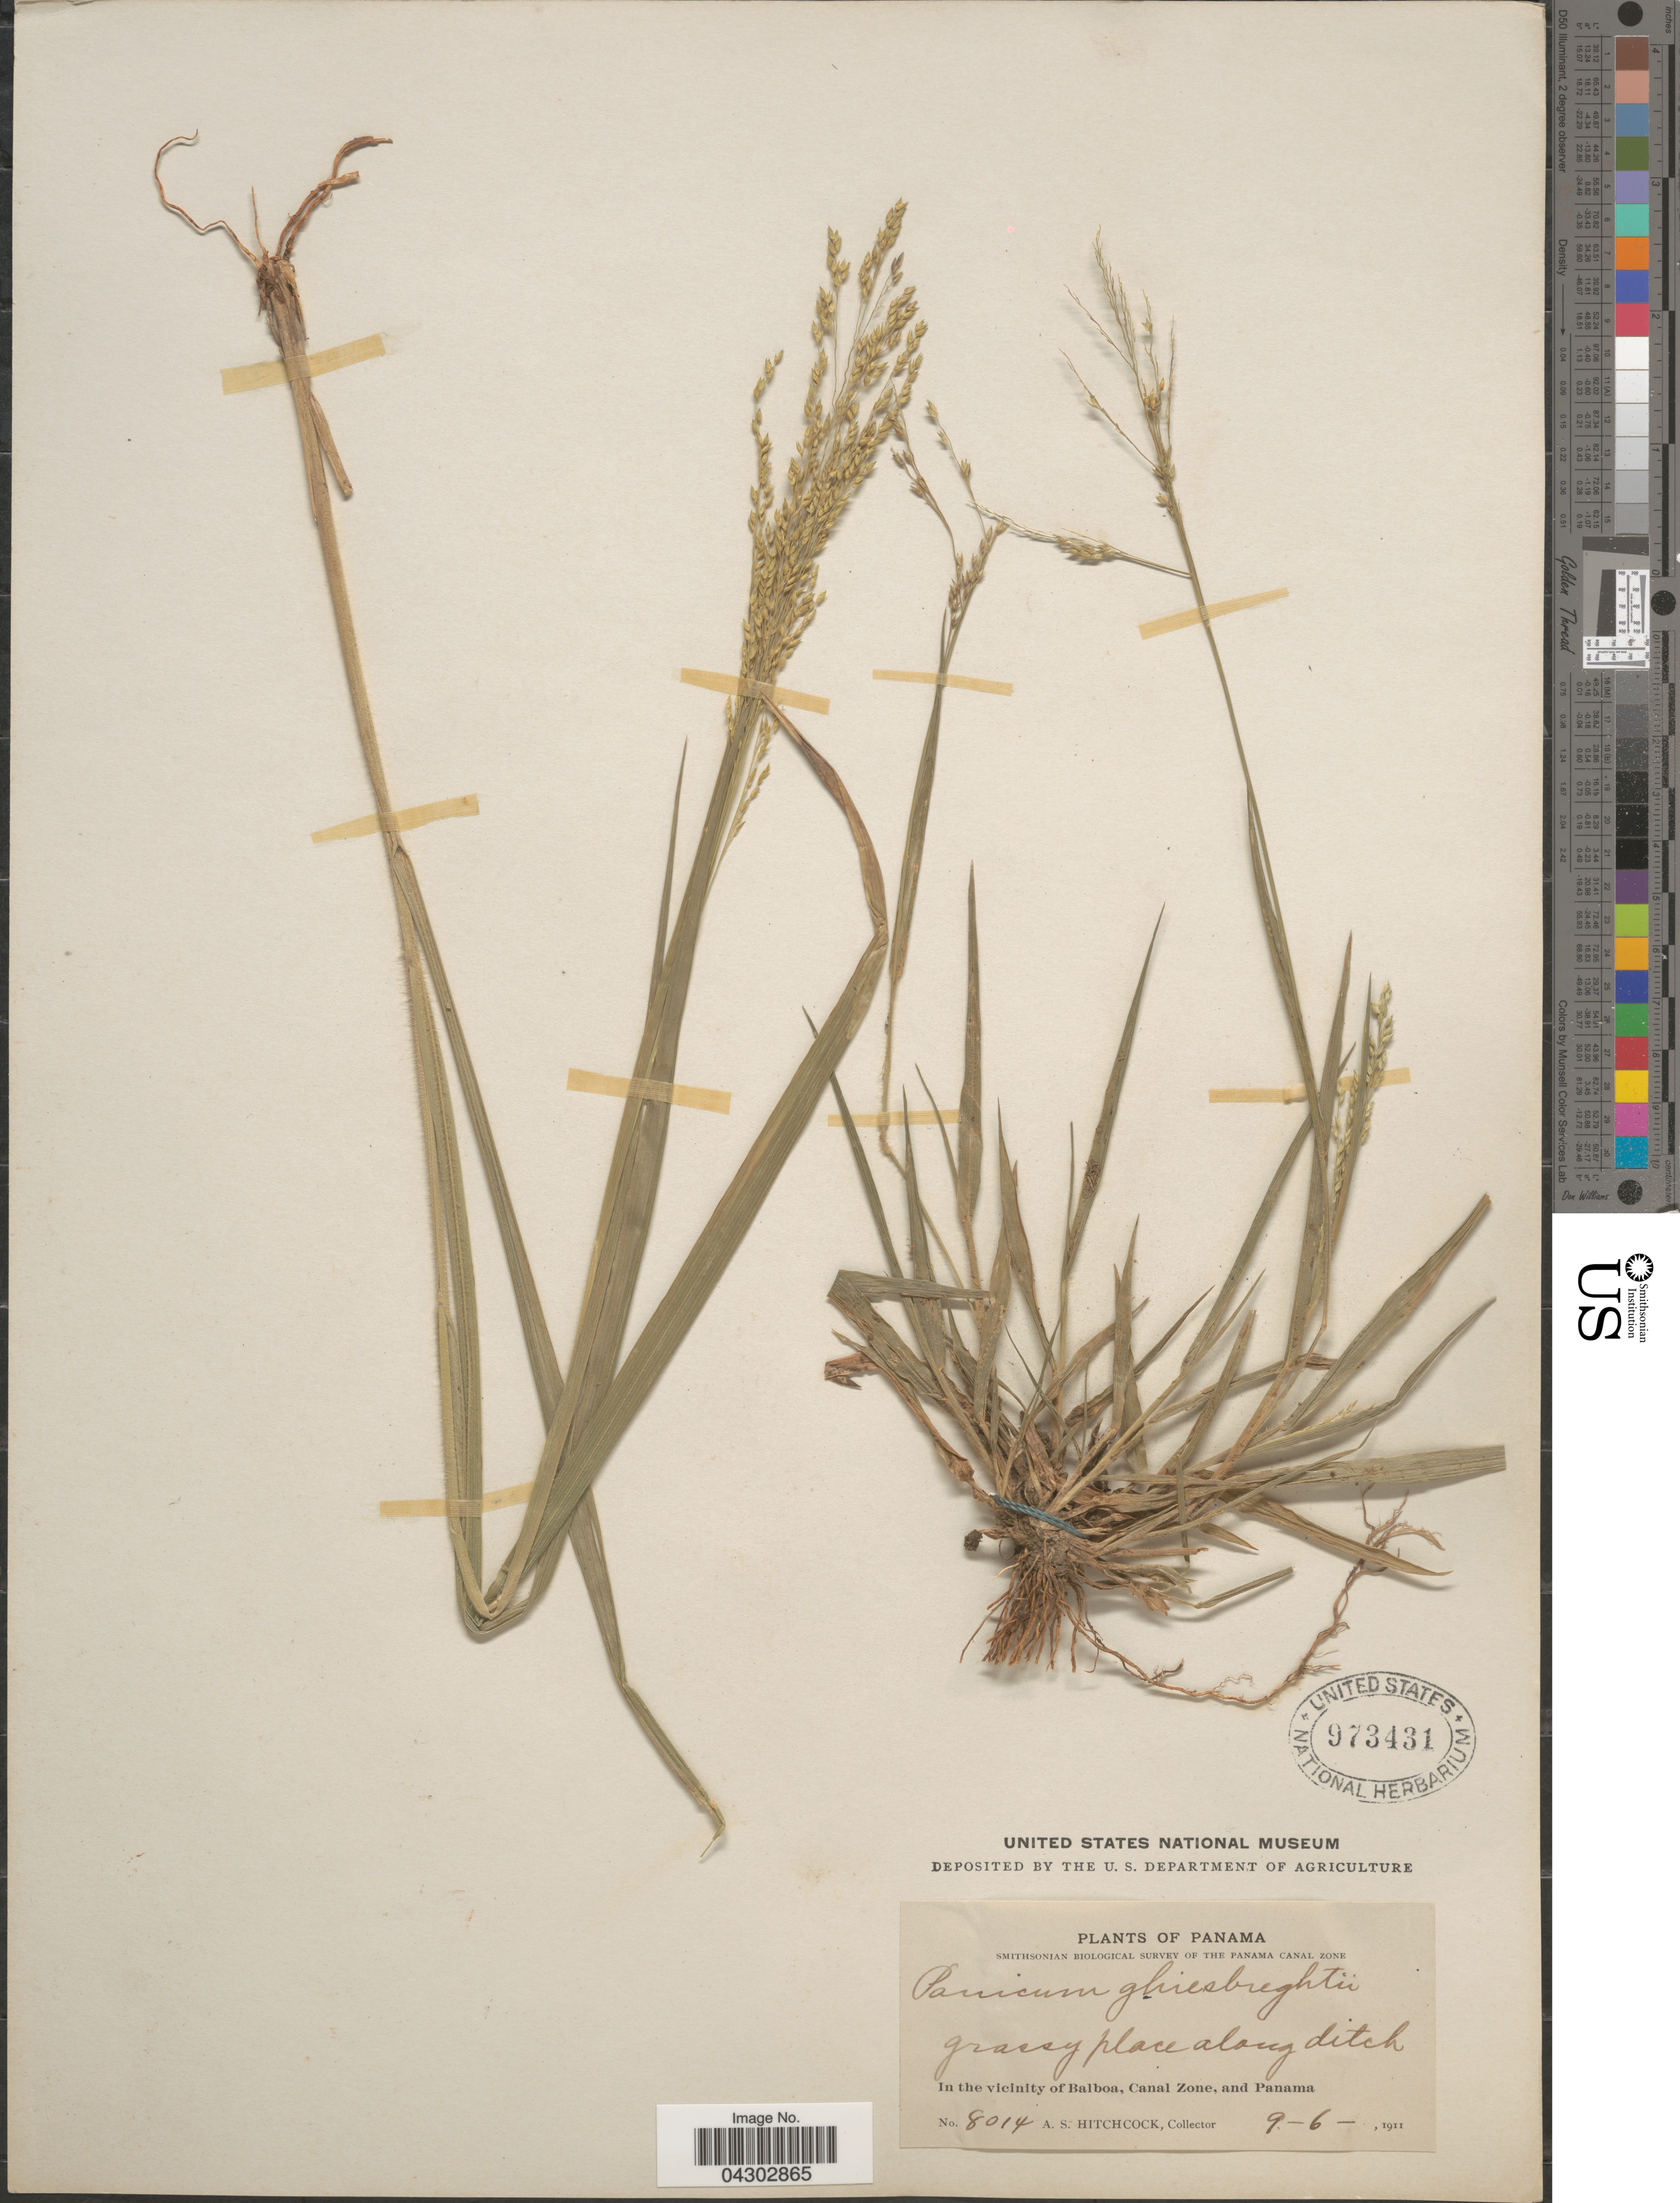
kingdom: Plantae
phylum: Tracheophyta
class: Liliopsida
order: Poales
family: Poaceae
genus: Panicum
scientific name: Panicum ghiesbreghtii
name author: E. Fourn.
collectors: A. S. Hitchcock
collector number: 8014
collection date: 1911-06-09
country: Panama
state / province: Panamá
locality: Smithsonian Biological Survey of the Panama Canal Zone. In the vicinity of Balboa, Canal Zone, and Panama.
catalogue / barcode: US 973431